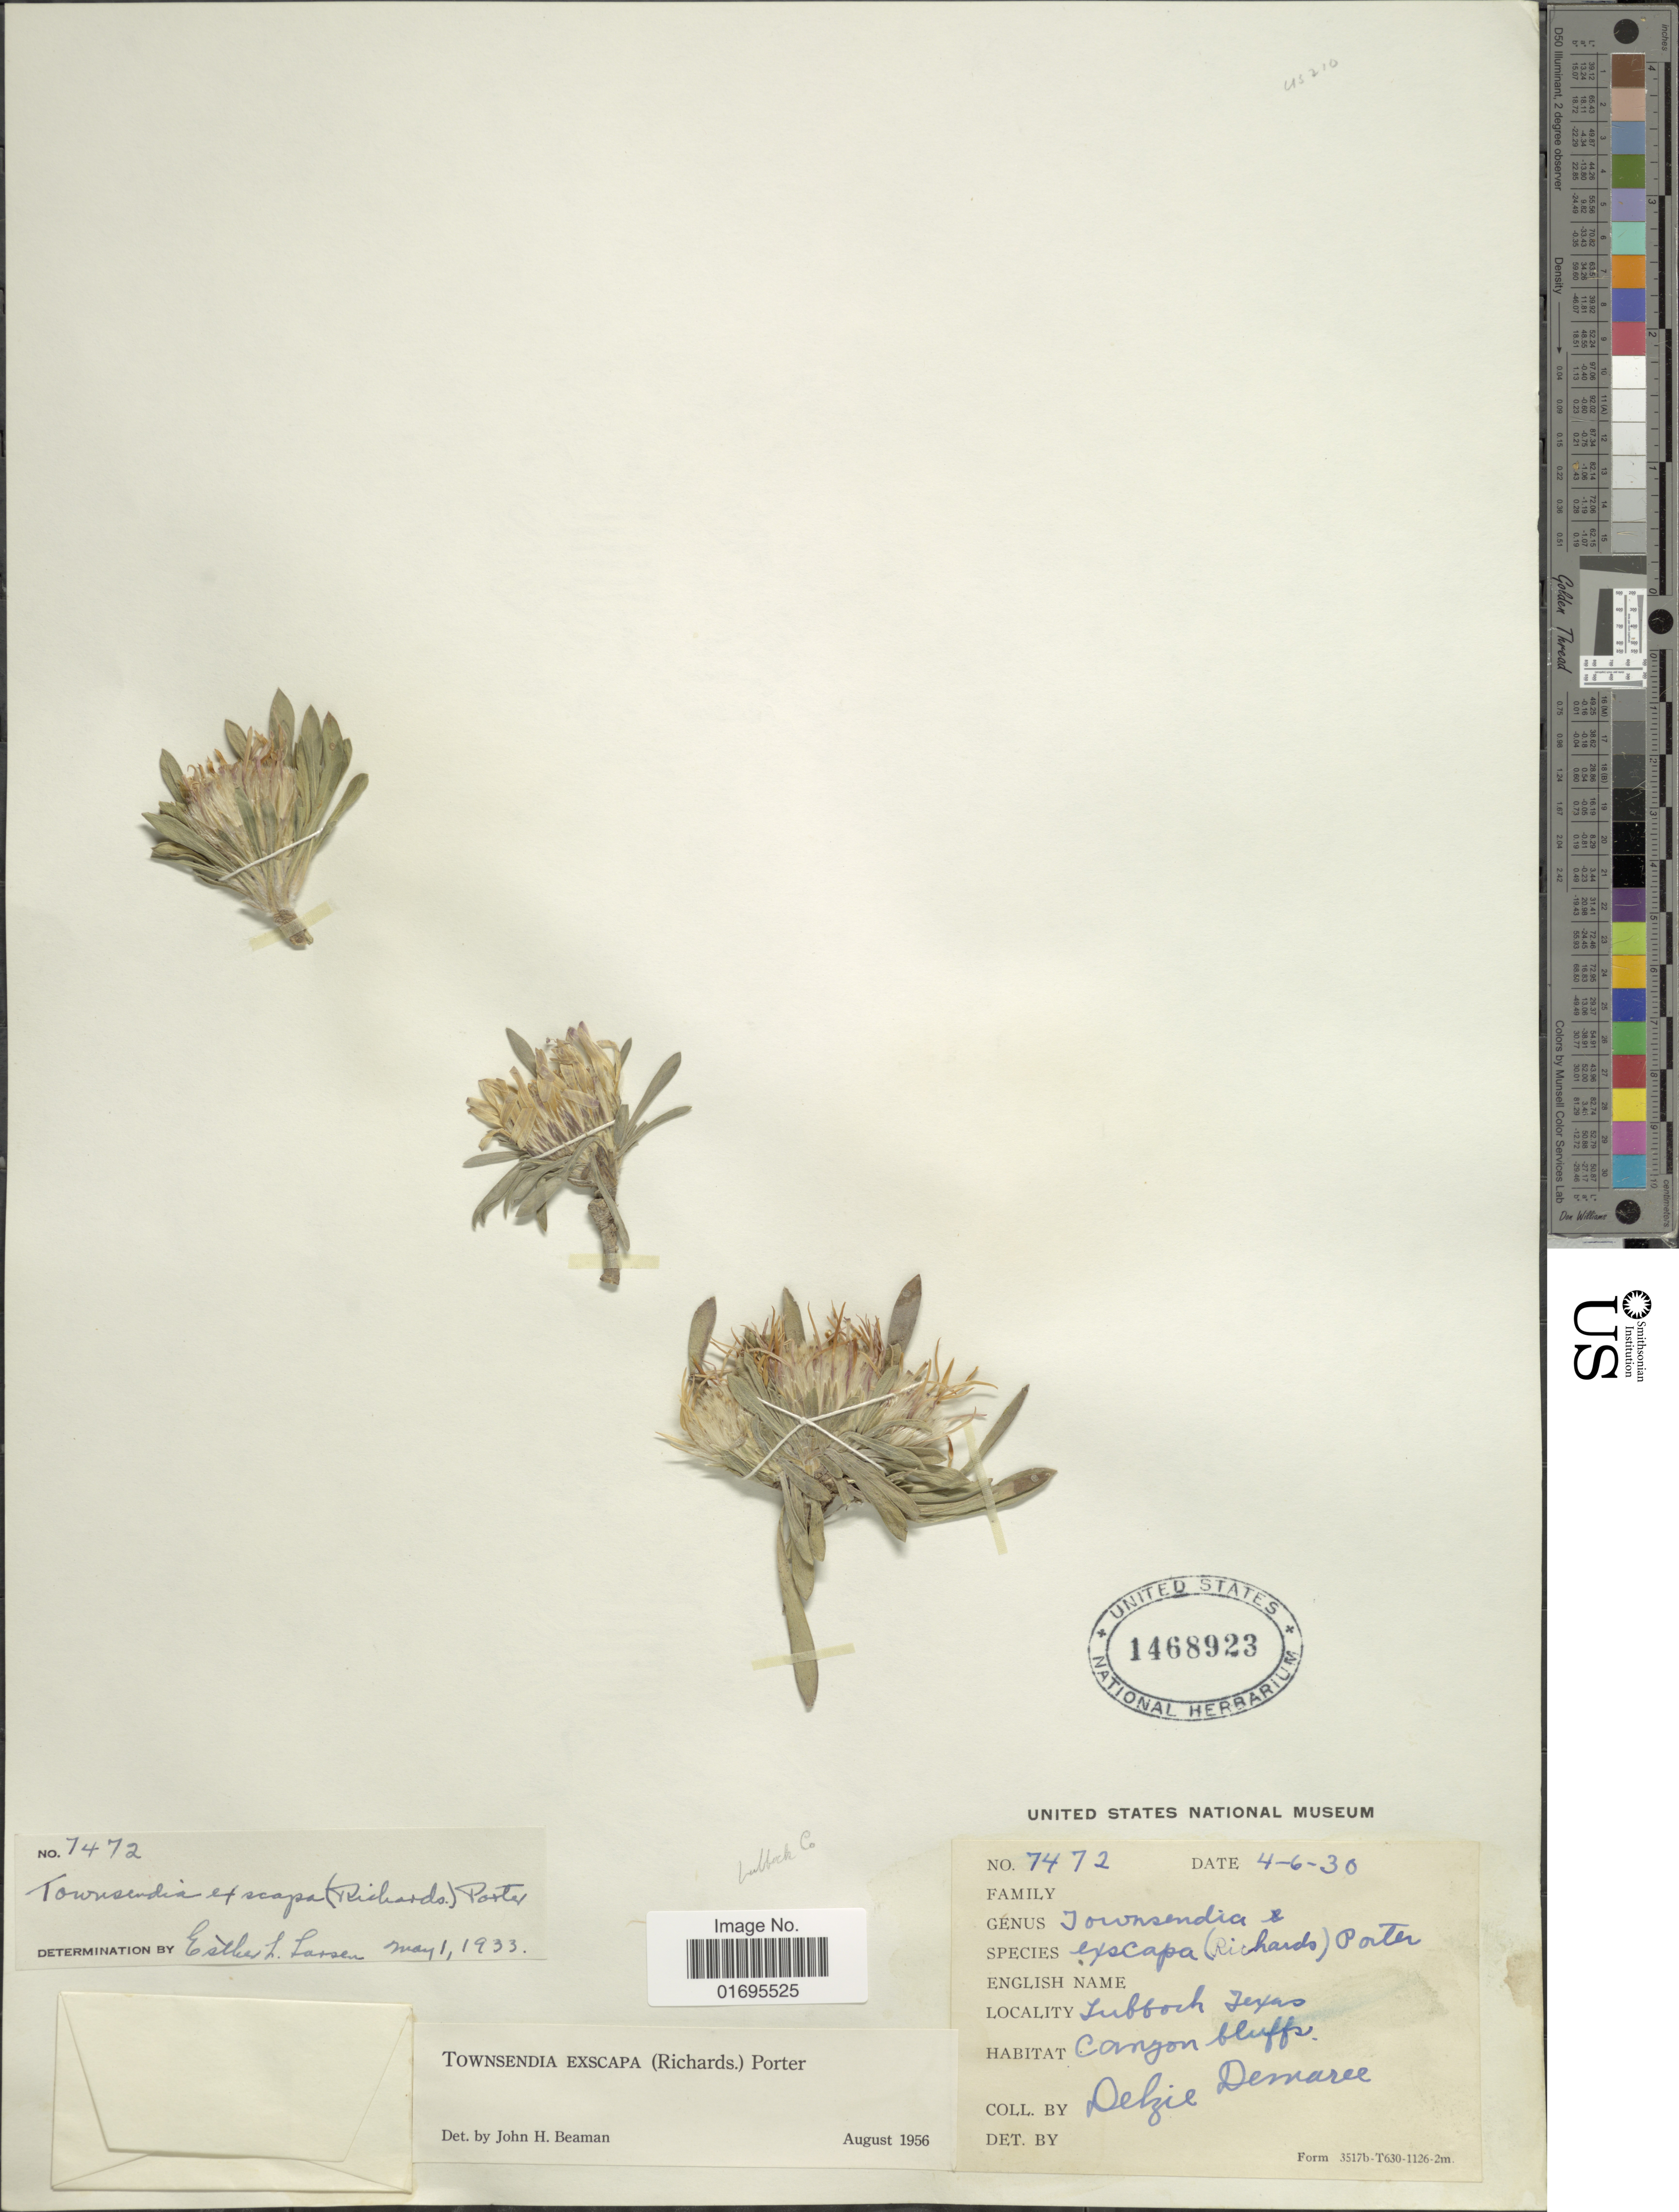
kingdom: Plantae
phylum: Tracheophyta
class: Magnoliopsida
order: Asterales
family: Asteraceae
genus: Townsendia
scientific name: Townsendia exscapa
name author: (Richardson) Porter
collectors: D. Demaree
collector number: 7472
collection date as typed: Transcribed d/m/y: 6/4/30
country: United States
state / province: Texas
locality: Subboch, Canyon bluffs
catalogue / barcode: US 1468923